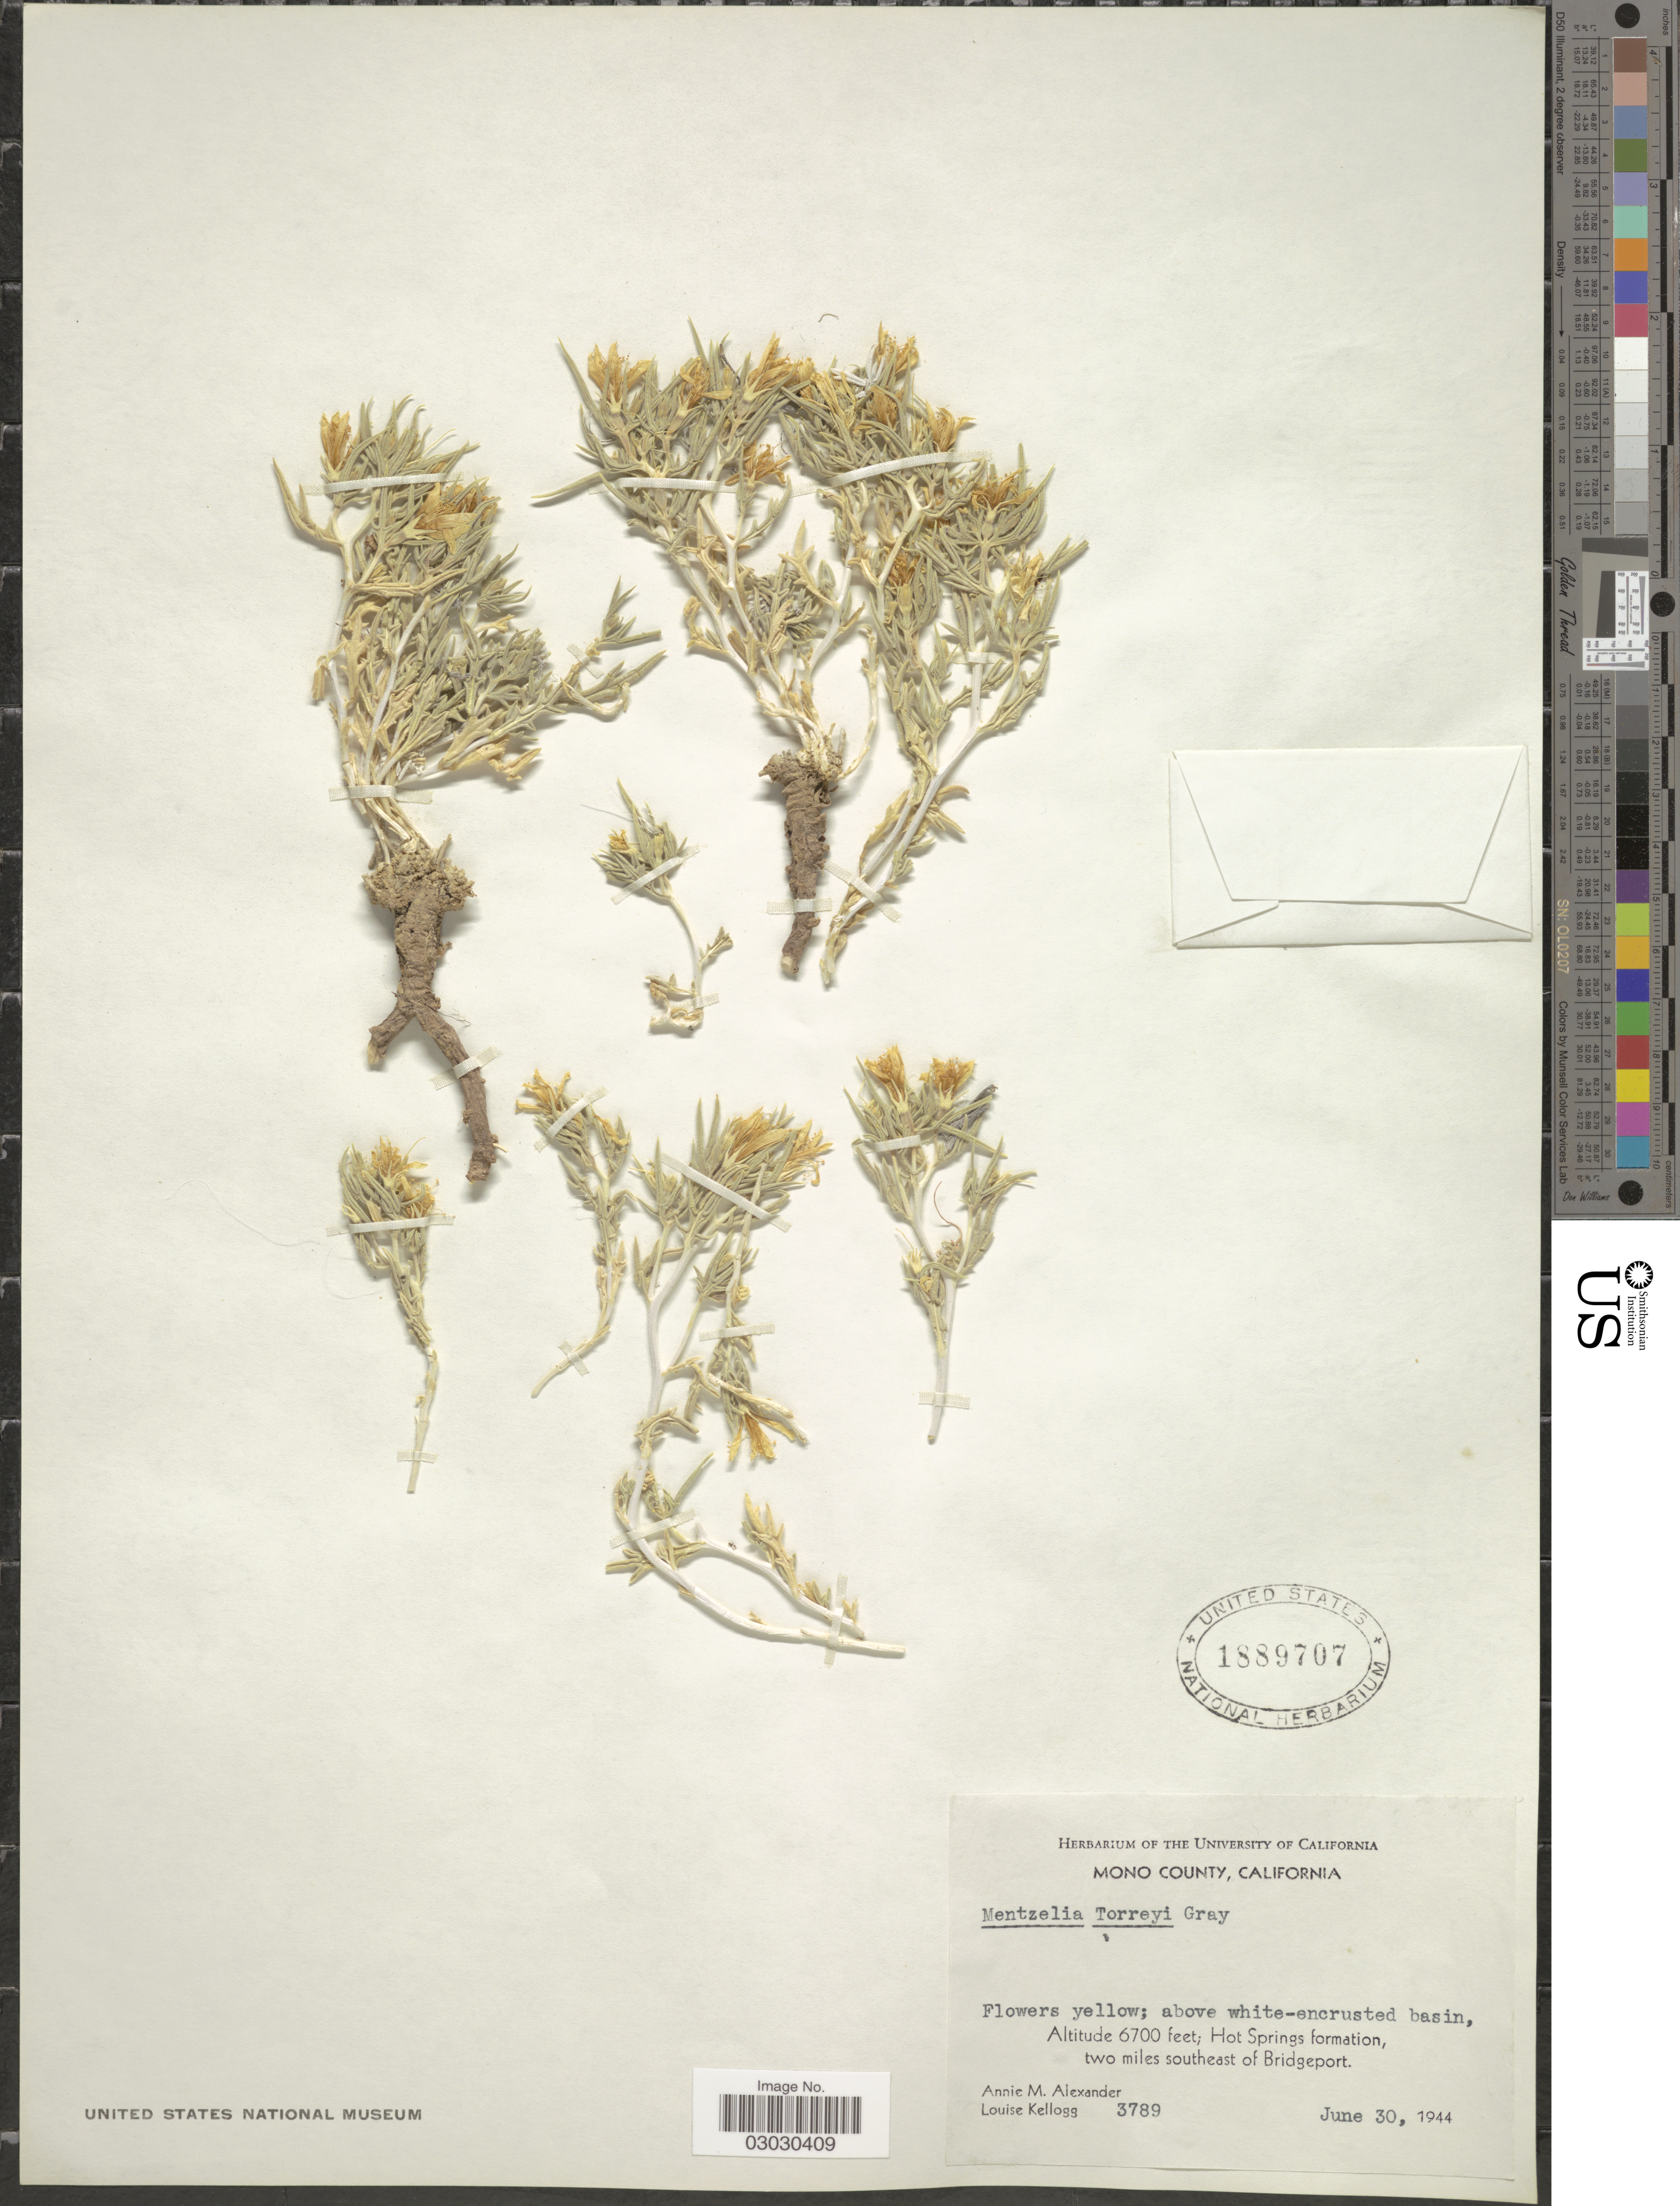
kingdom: Plantae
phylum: Tracheophyta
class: Magnoliopsida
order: Cornales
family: Loasaceae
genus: Mentzelia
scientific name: Mentzelia torreyi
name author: A. Gray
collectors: A. M. Alexander & L. Kellog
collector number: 3789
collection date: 1944-06-30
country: United States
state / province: California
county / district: Mono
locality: Mono County. Hot Springs formation, two miles southeast of Bridgeport.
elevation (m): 2042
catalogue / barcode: US 1889707